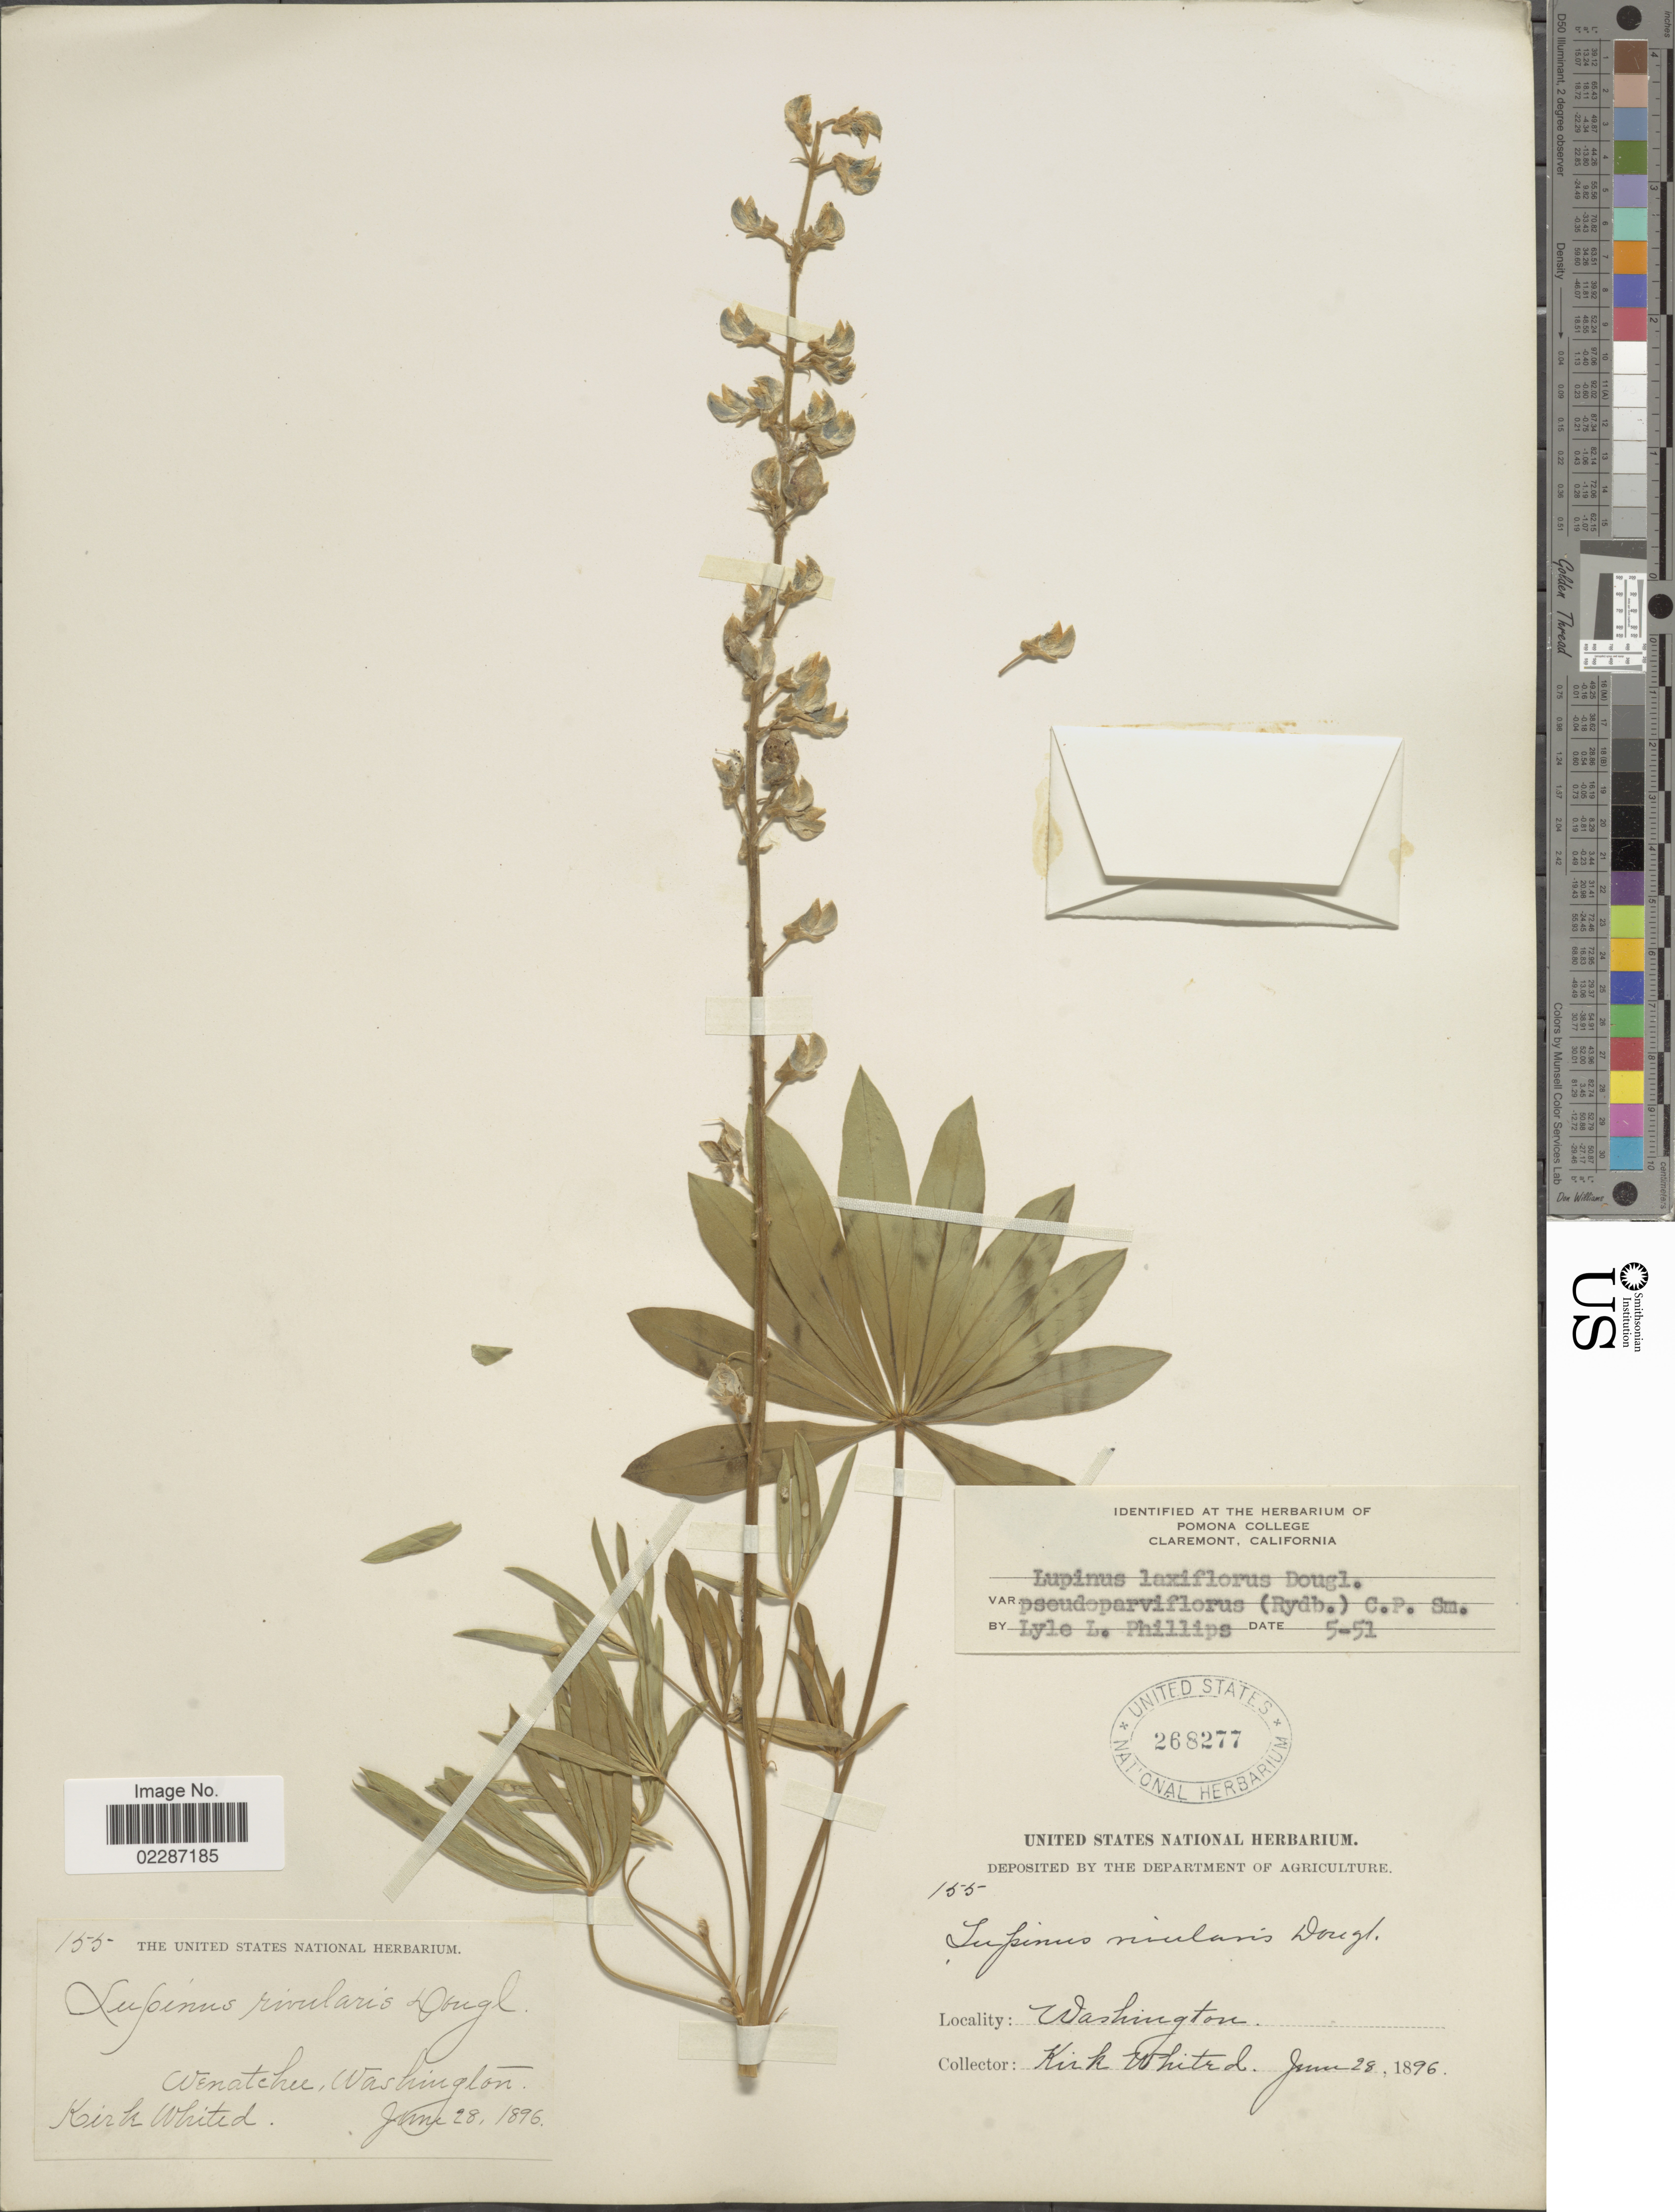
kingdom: Plantae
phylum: Tracheophyta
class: Magnoliopsida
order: Fabales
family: Fabaceae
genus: Lupinus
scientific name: Lupinus pseudoparviflorus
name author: Rydb.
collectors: K. Whited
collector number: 155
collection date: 1896-06-28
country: United States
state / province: Washington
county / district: Chelan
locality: Wenatchee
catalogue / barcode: US 268277